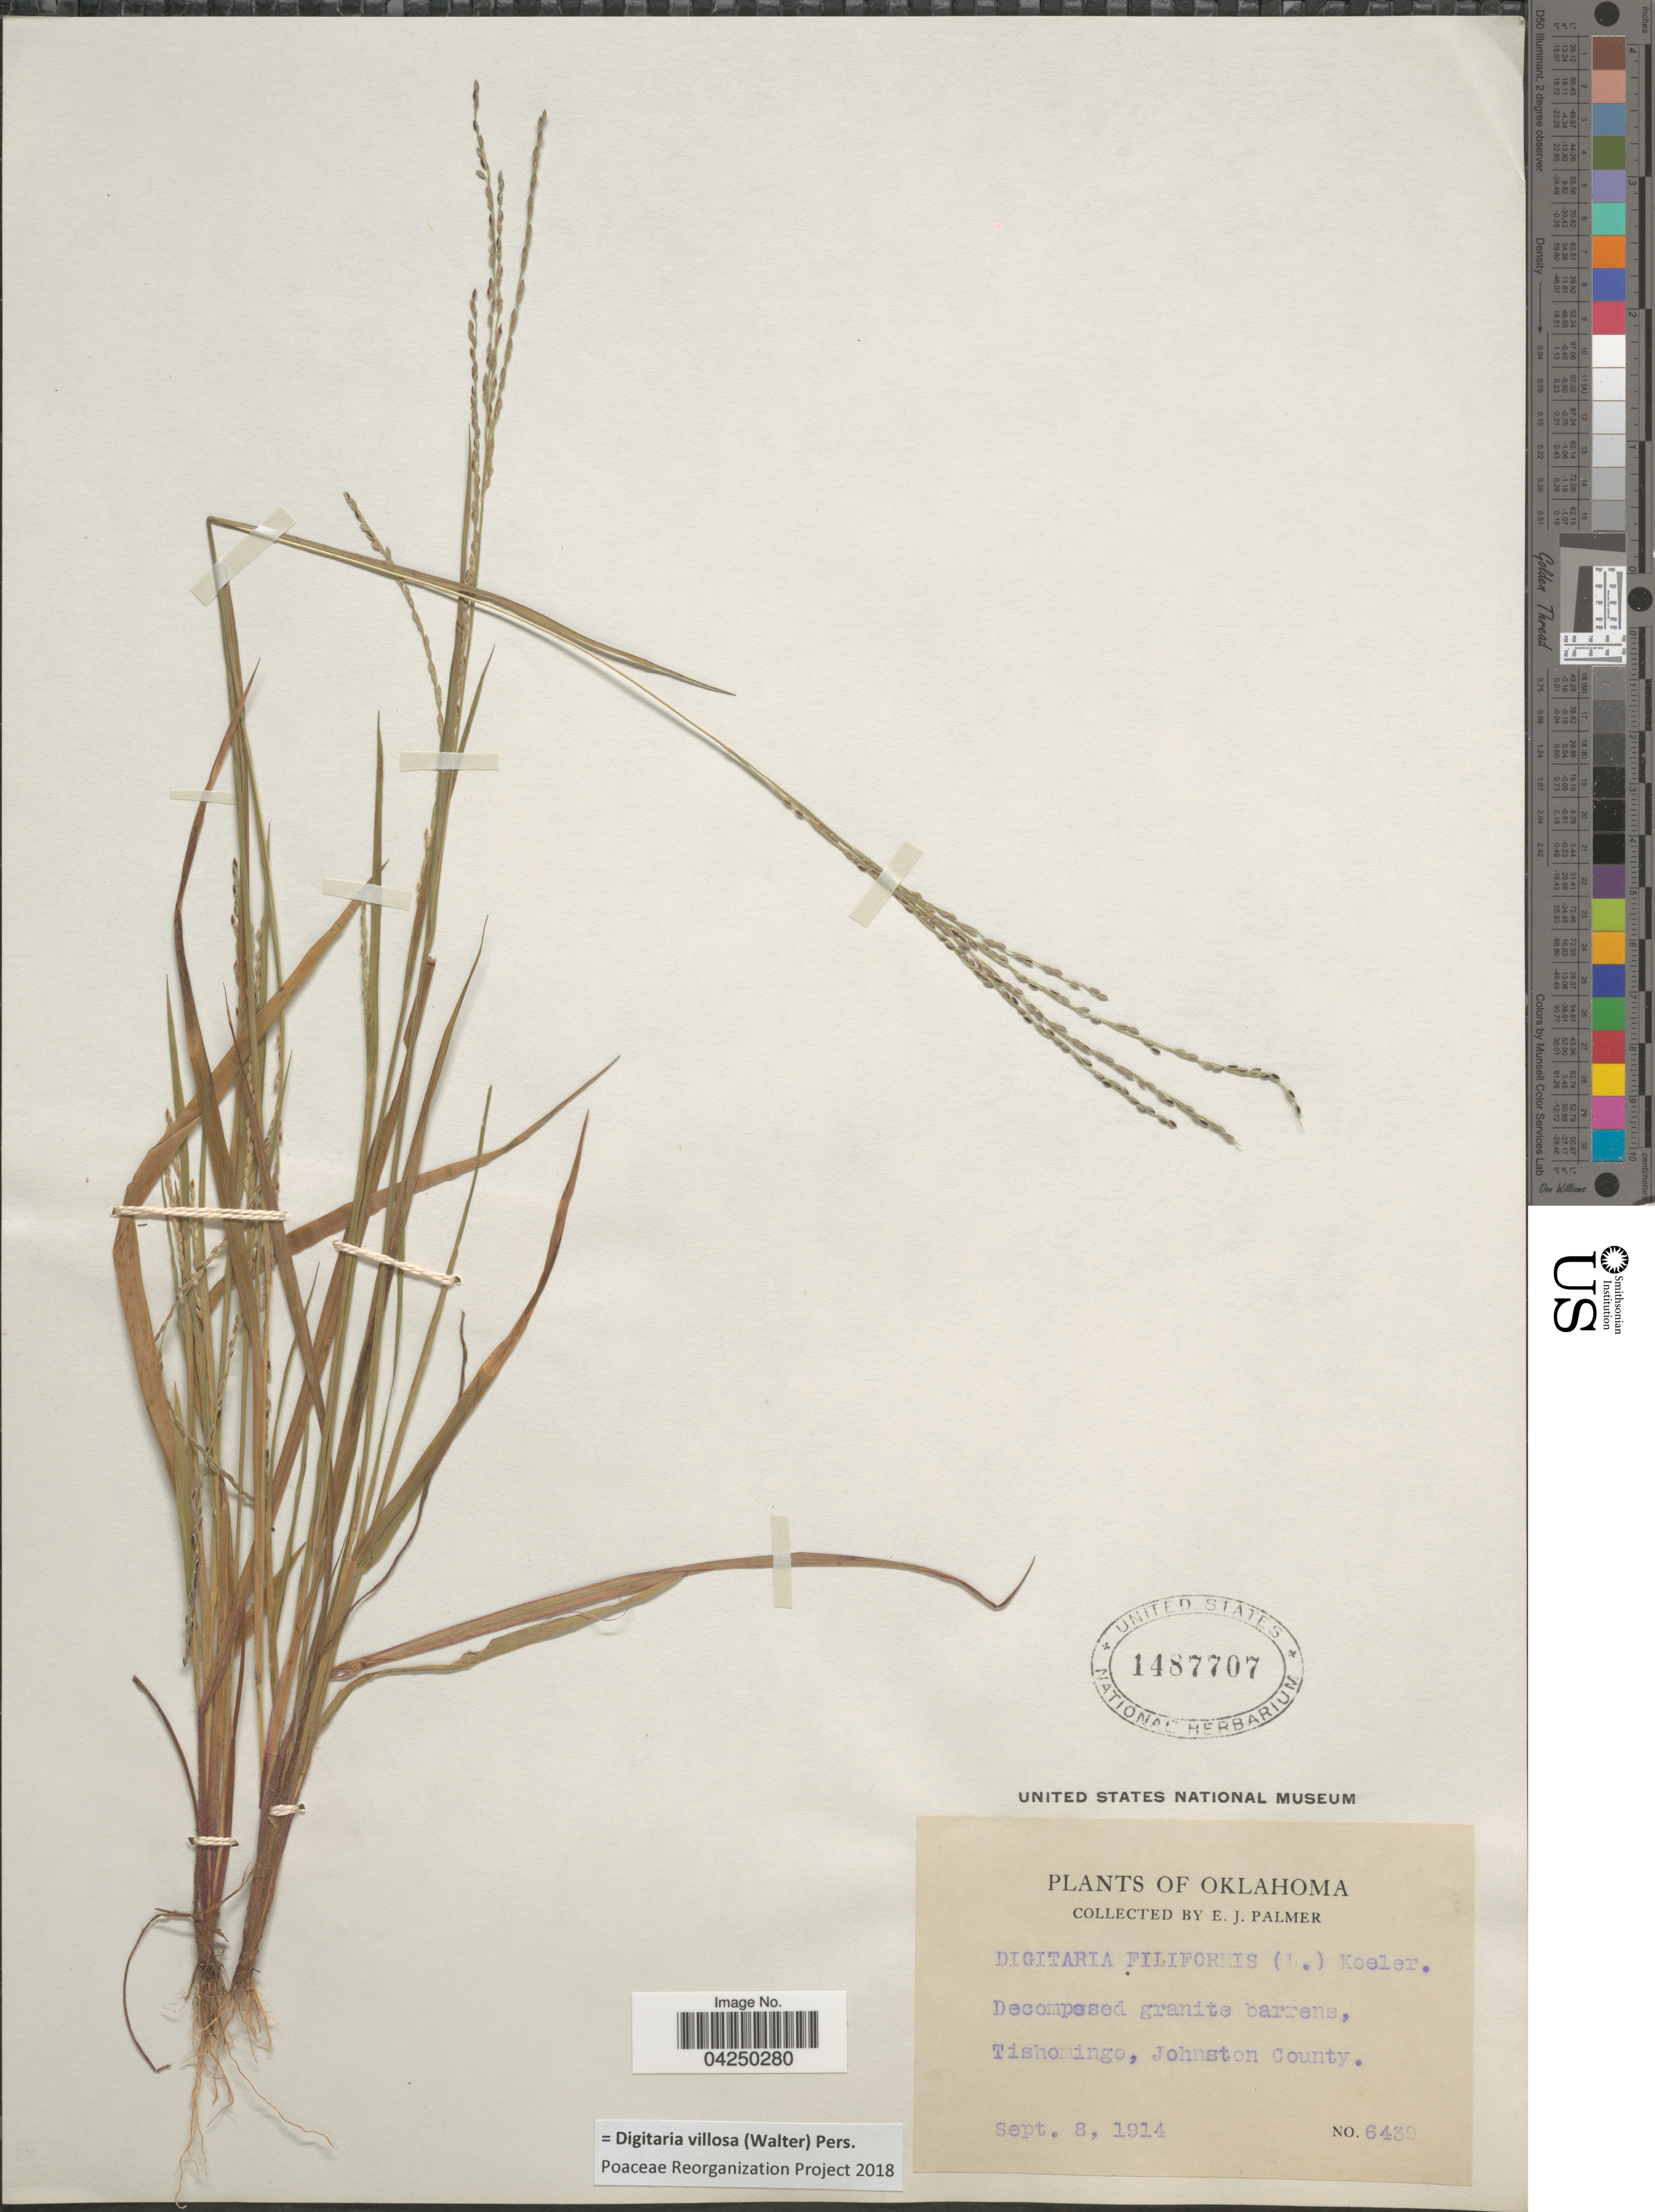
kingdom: Plantae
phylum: Tracheophyta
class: Liliopsida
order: Poales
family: Poaceae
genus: Digitaria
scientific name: Digitaria villosa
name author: (Walter) Pers.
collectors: E. J. Palmer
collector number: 6439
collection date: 1914-09-08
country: United States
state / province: Oklahoma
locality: Decomposed granite barrens, Tishomingo, Johnston County.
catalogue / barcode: US 1487707